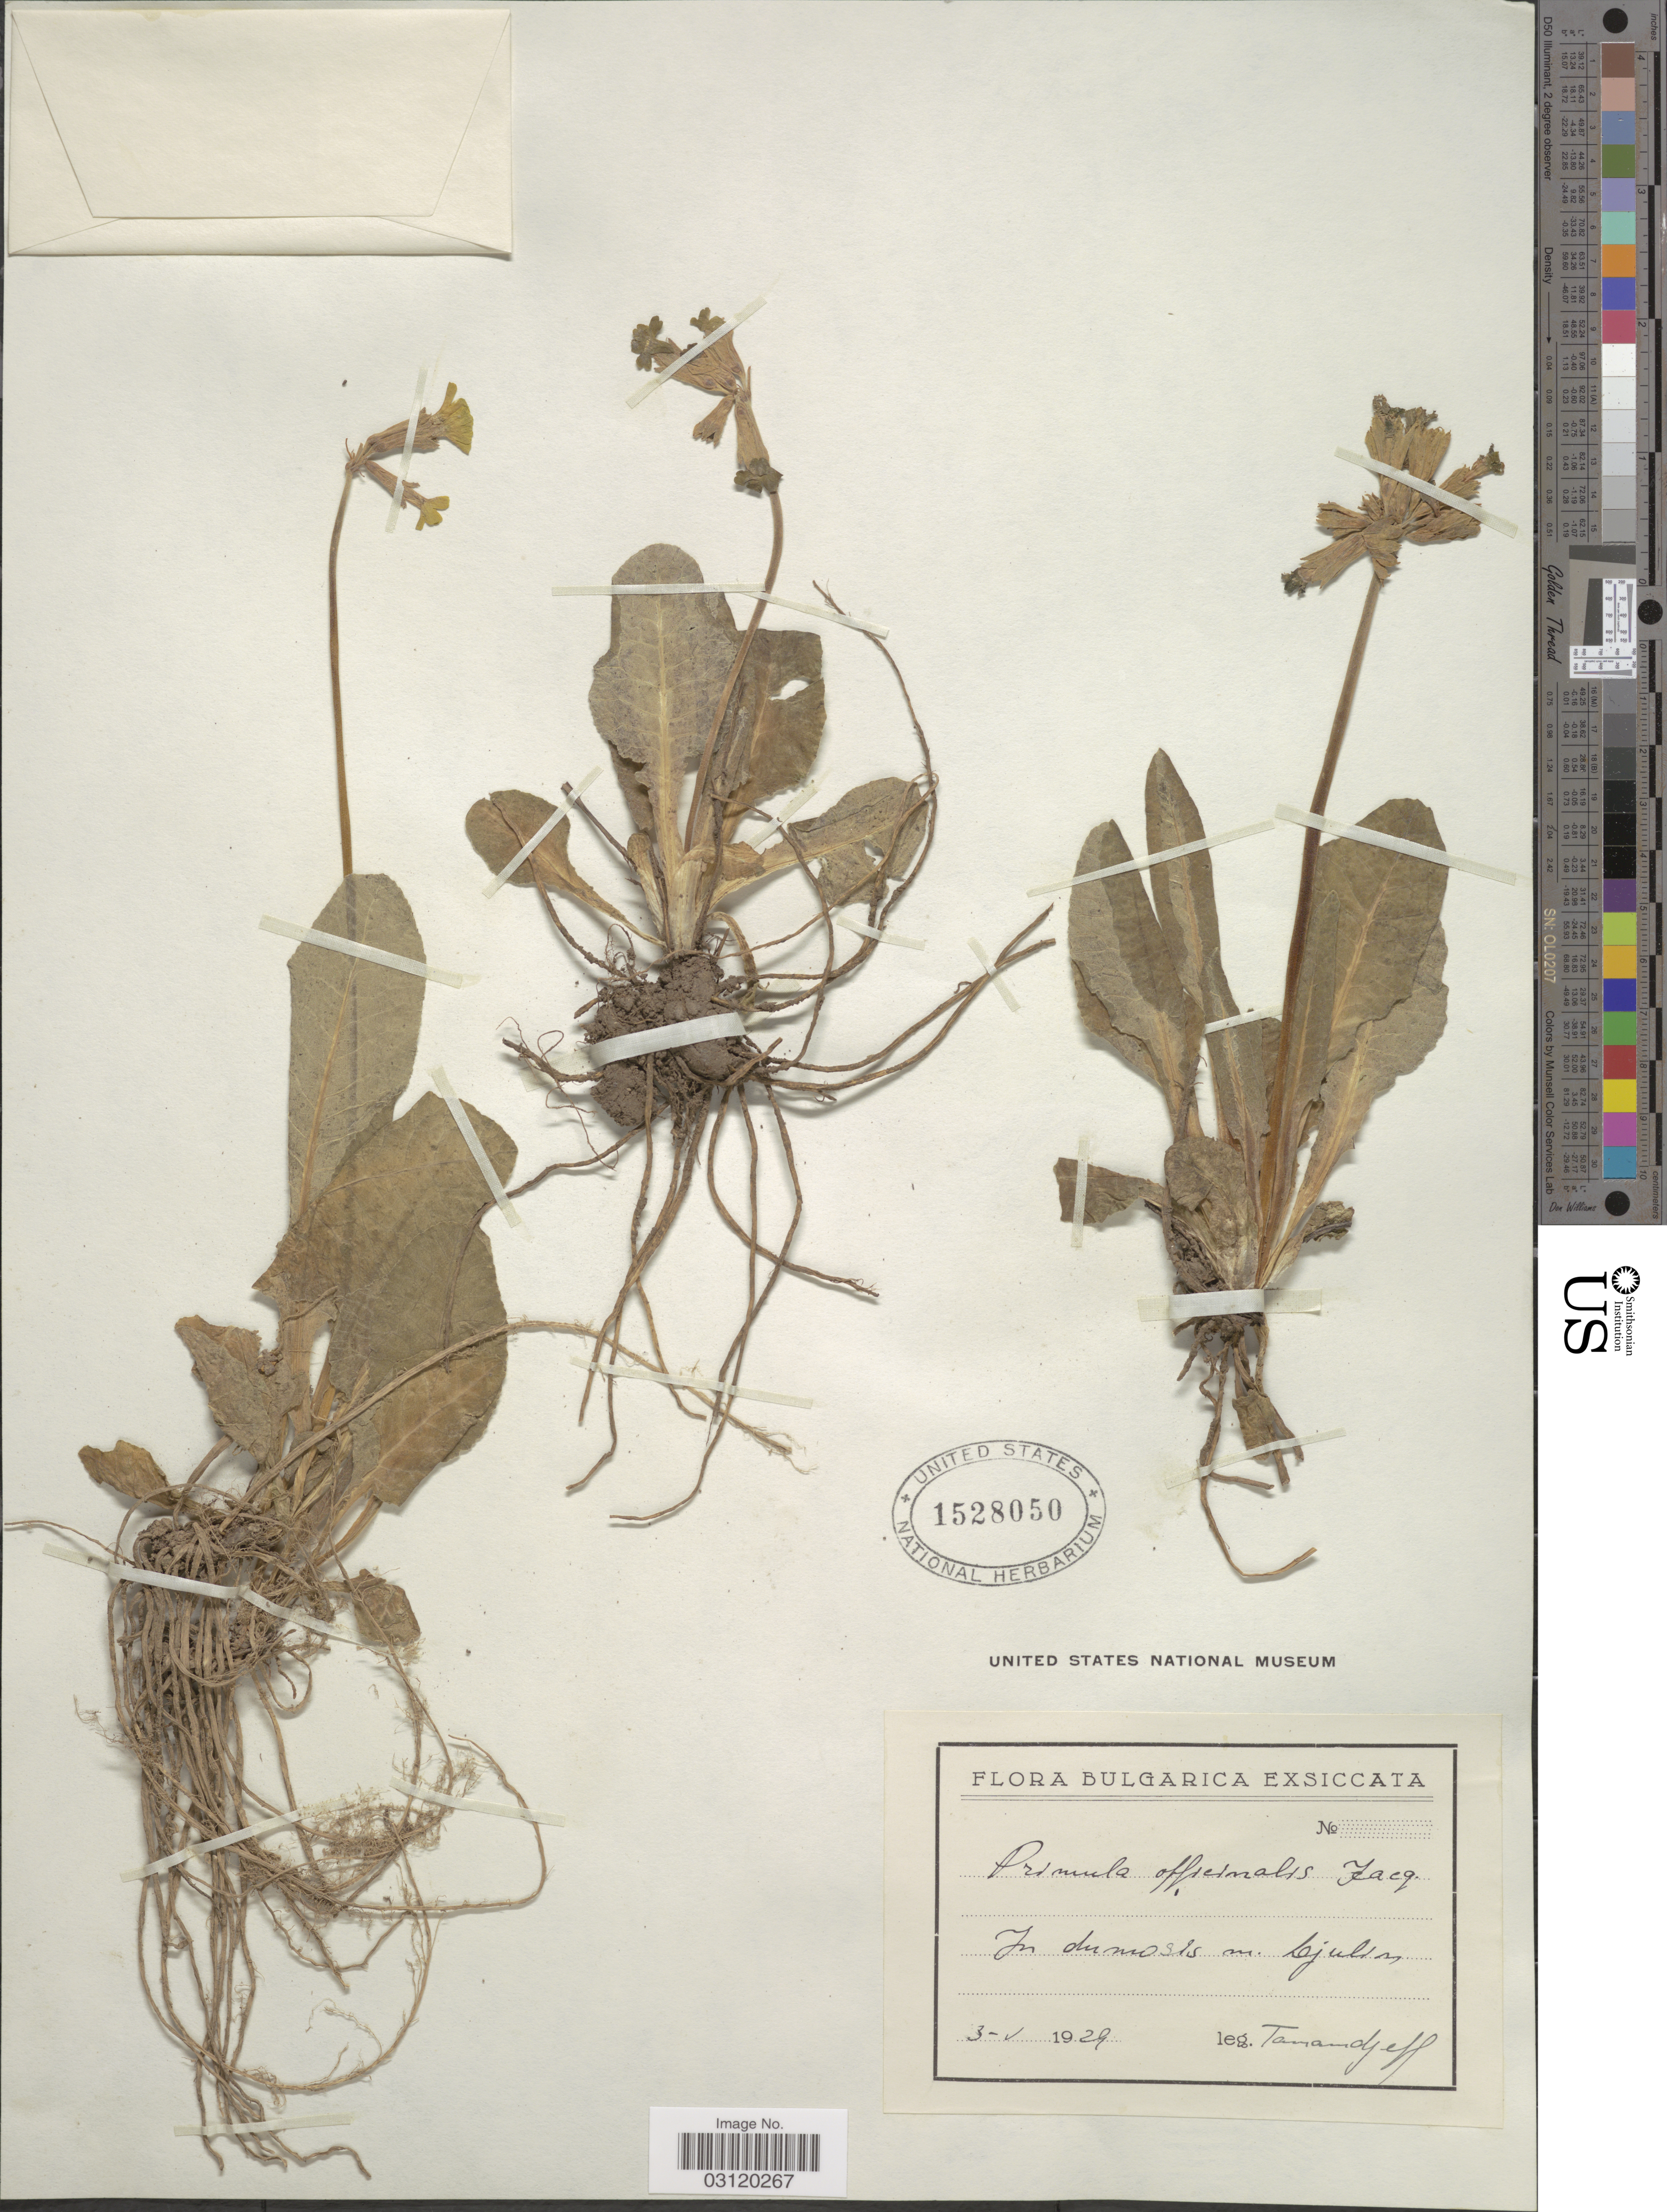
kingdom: Plantae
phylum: Tracheophyta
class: Magnoliopsida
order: Ericales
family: Primulaceae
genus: Primula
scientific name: Primula officinalis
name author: (L.) Hill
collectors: -. Tamandjeff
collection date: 1929-05-03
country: Bulgaria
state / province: Sofia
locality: Bulgarica, In dumosis m. Djulin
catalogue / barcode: US 1528050